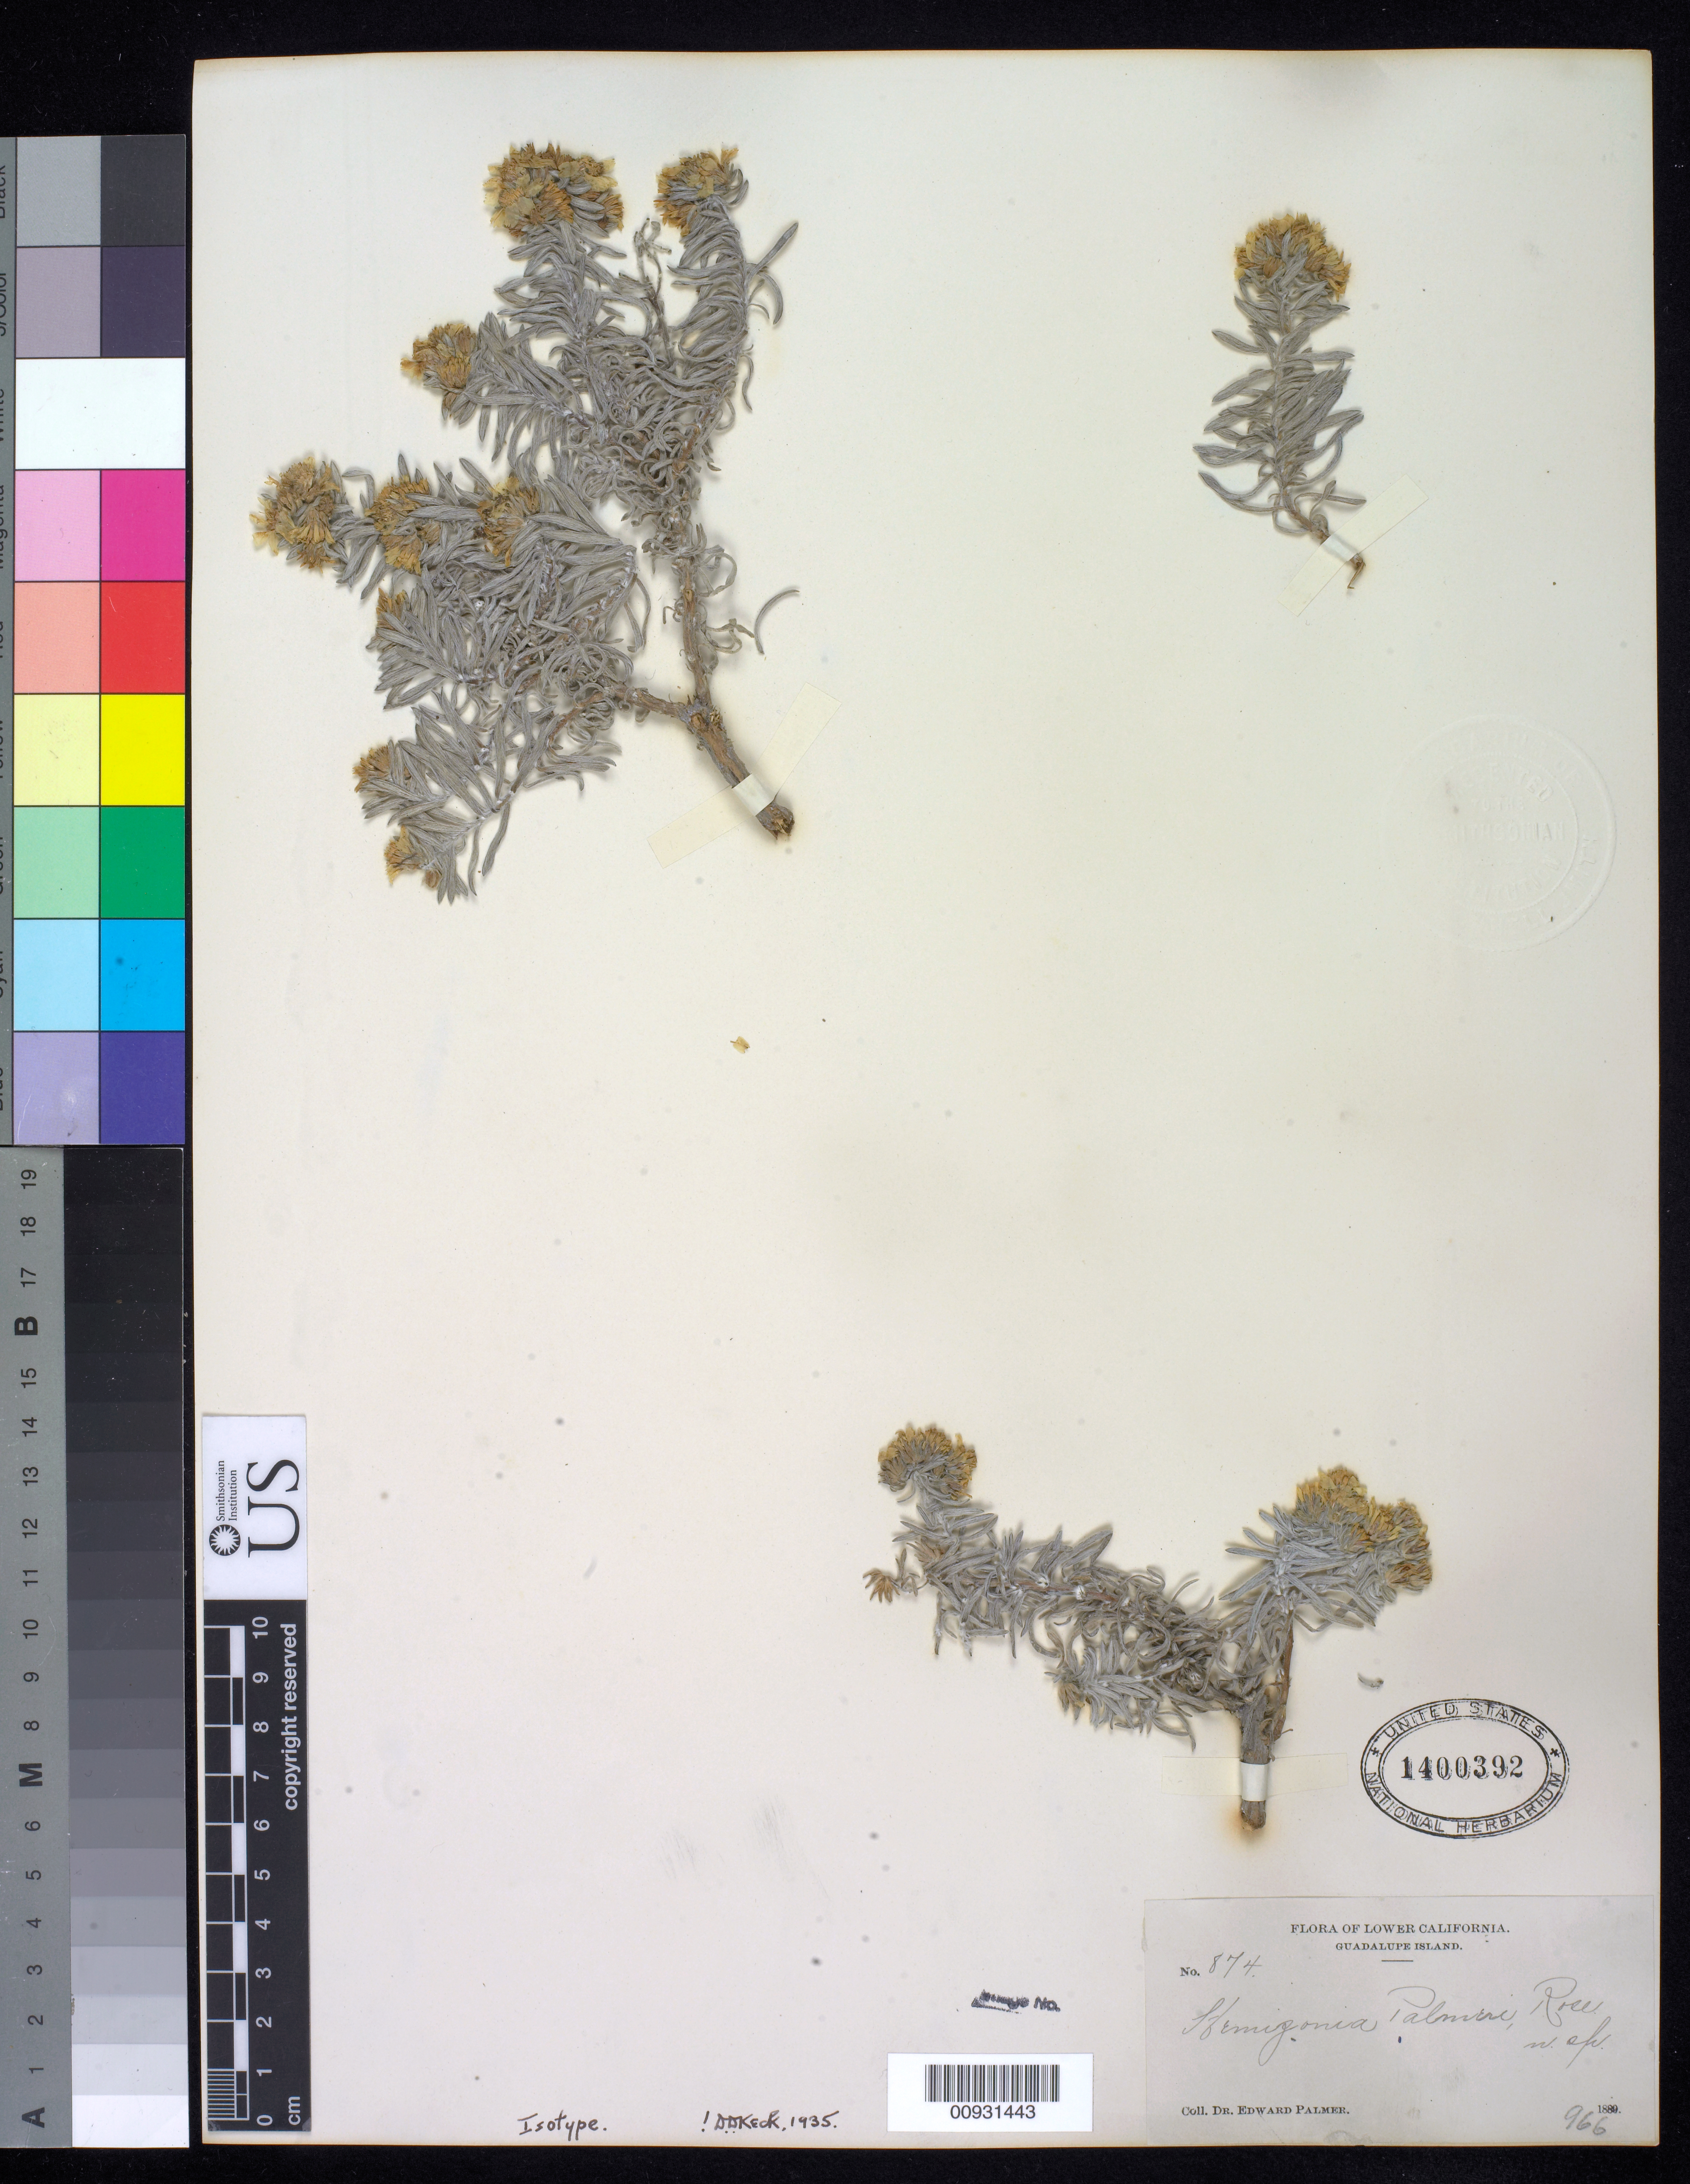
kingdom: Plantae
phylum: Tracheophyta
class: Magnoliopsida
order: Asterales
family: Asteraceae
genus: Hemizonia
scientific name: Hemizonia palmeri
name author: Rose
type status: Isotype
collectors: E. Palmer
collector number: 874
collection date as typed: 1889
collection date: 1889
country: Mexico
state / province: Baja California Norte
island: Guadalupe Island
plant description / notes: Specimen ex John Donnell Smith herbarium.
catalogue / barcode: US 1400392